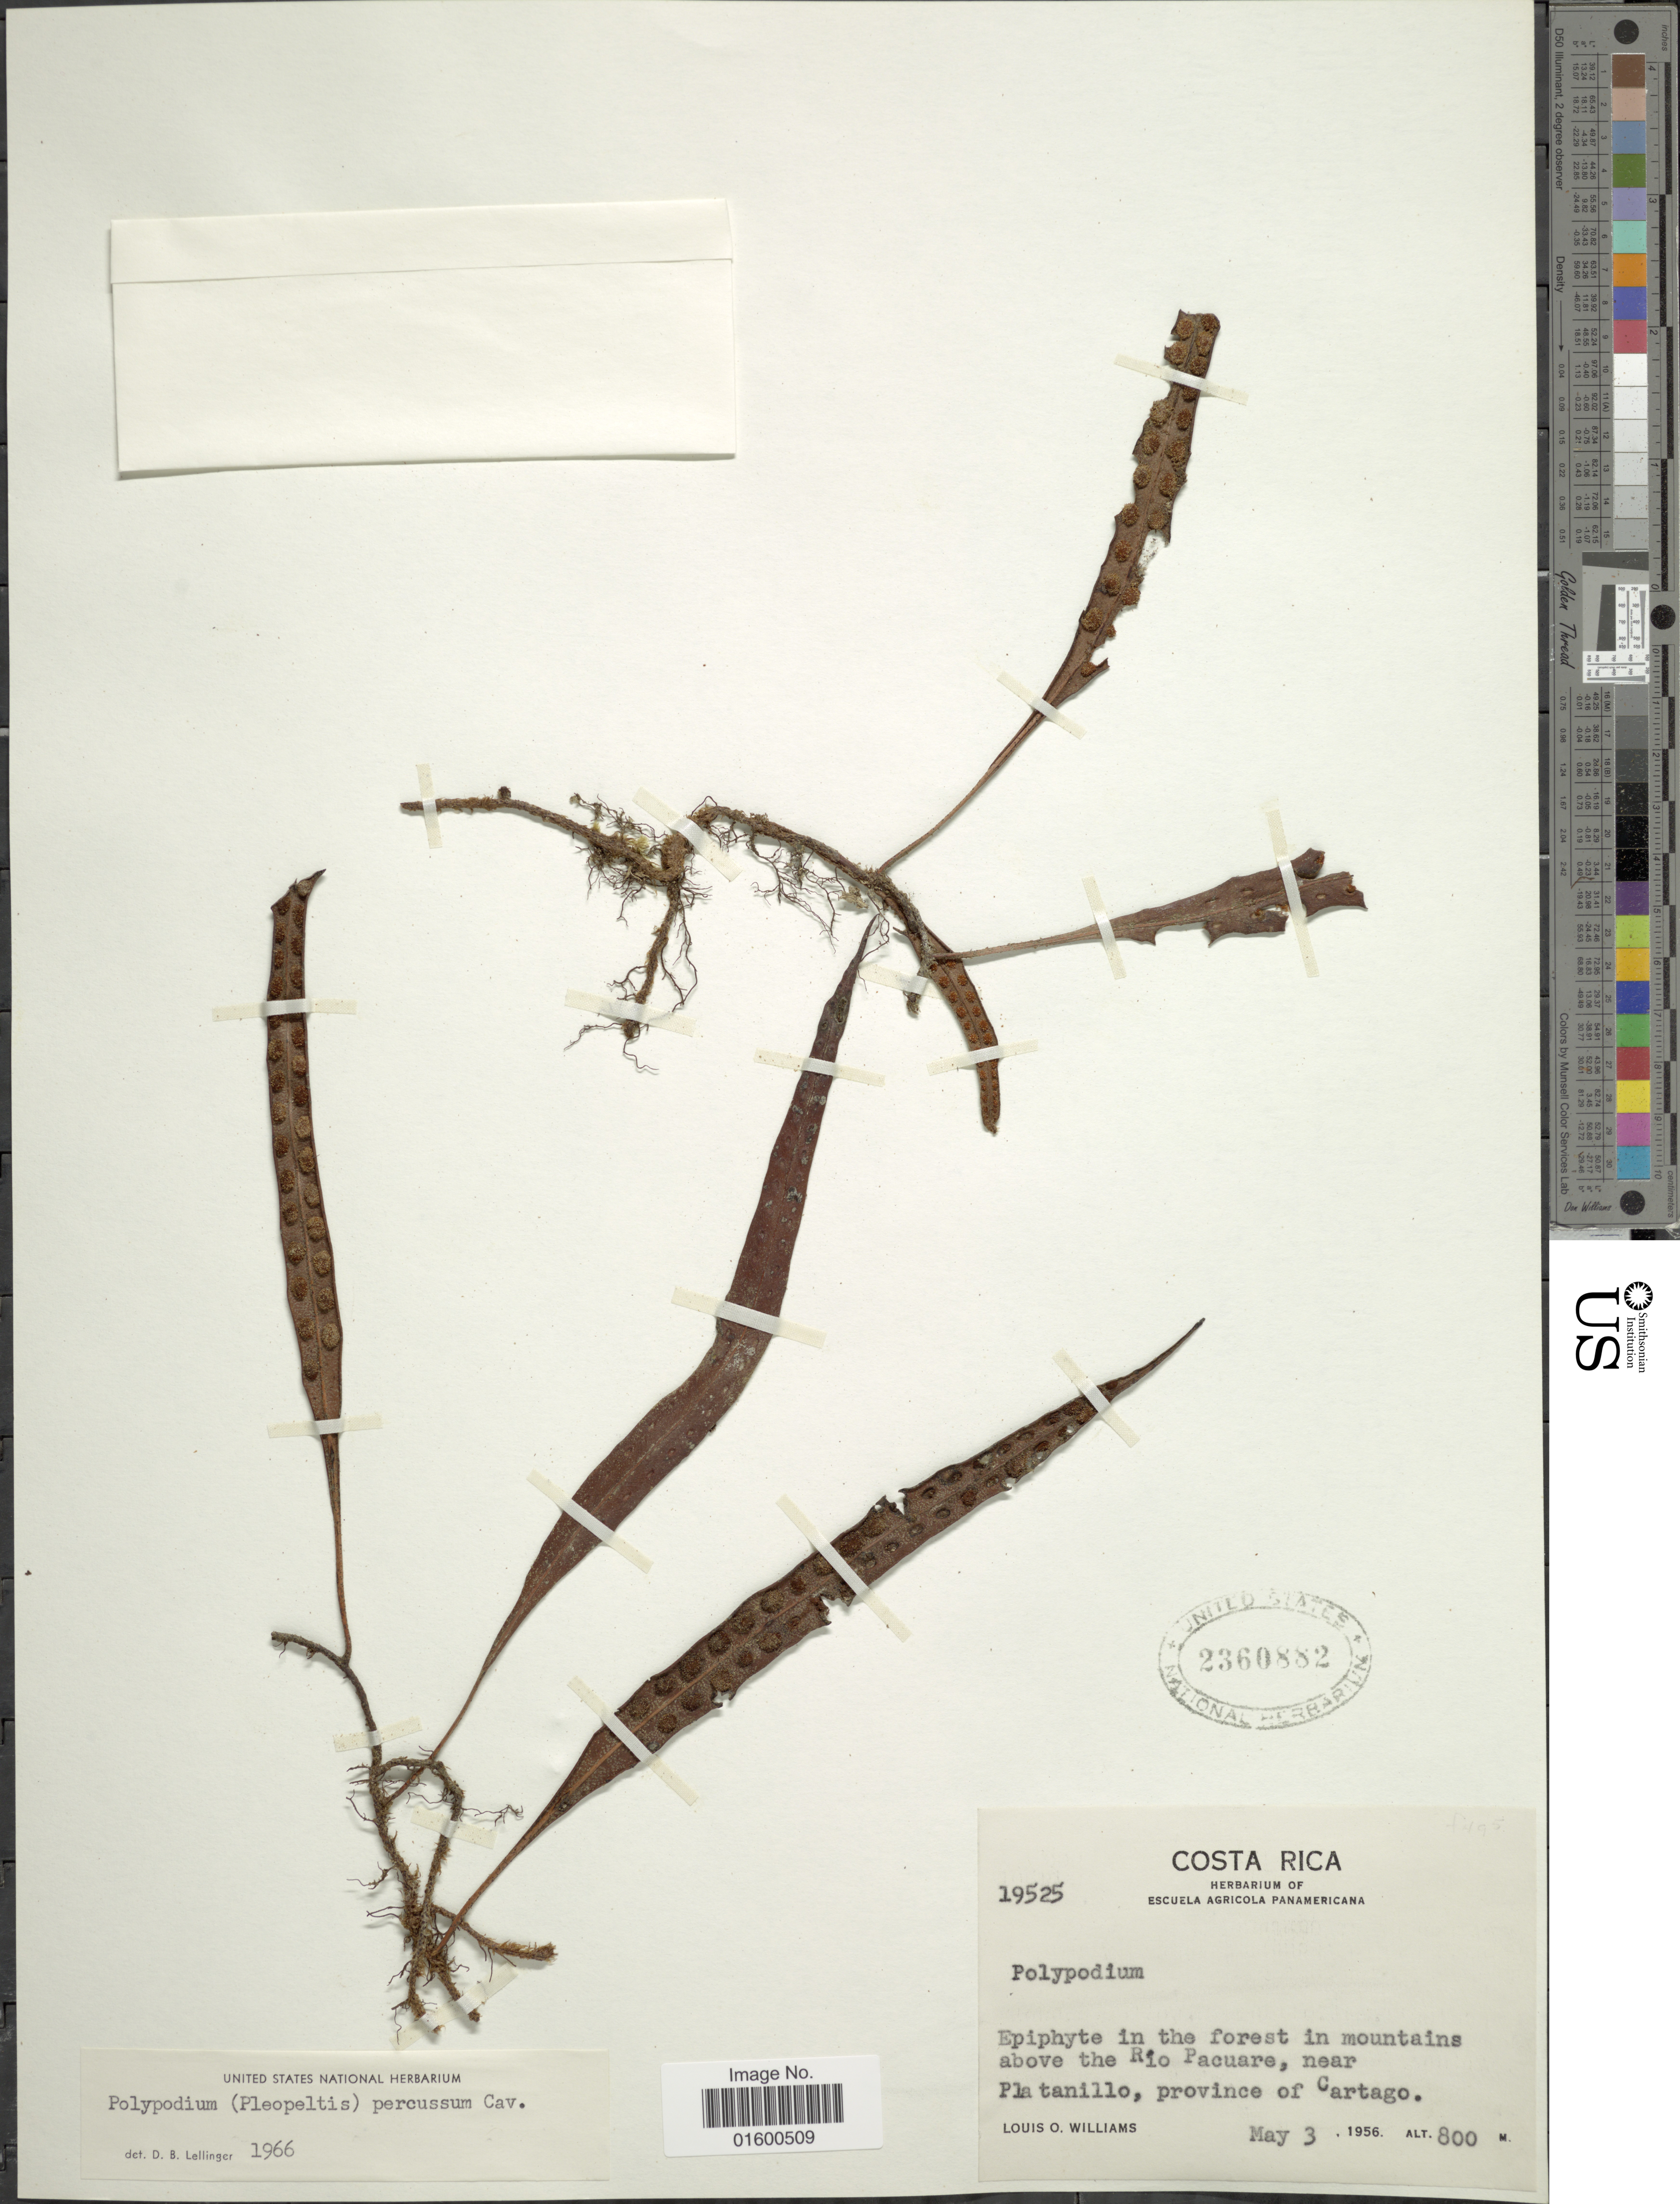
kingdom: Plantae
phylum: Tracheophyta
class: Polypodiopsida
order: Polypodiales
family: Polypodiaceae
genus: Microgramma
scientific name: Microgramma percussa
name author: (Cav.) de la Sota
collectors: L. O. Williams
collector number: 19525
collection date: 1956-05-03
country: Costa Rica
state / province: Cartago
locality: Above the Rio Pacuare, near Platanillo, province of Cartago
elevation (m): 800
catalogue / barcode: US 2360882